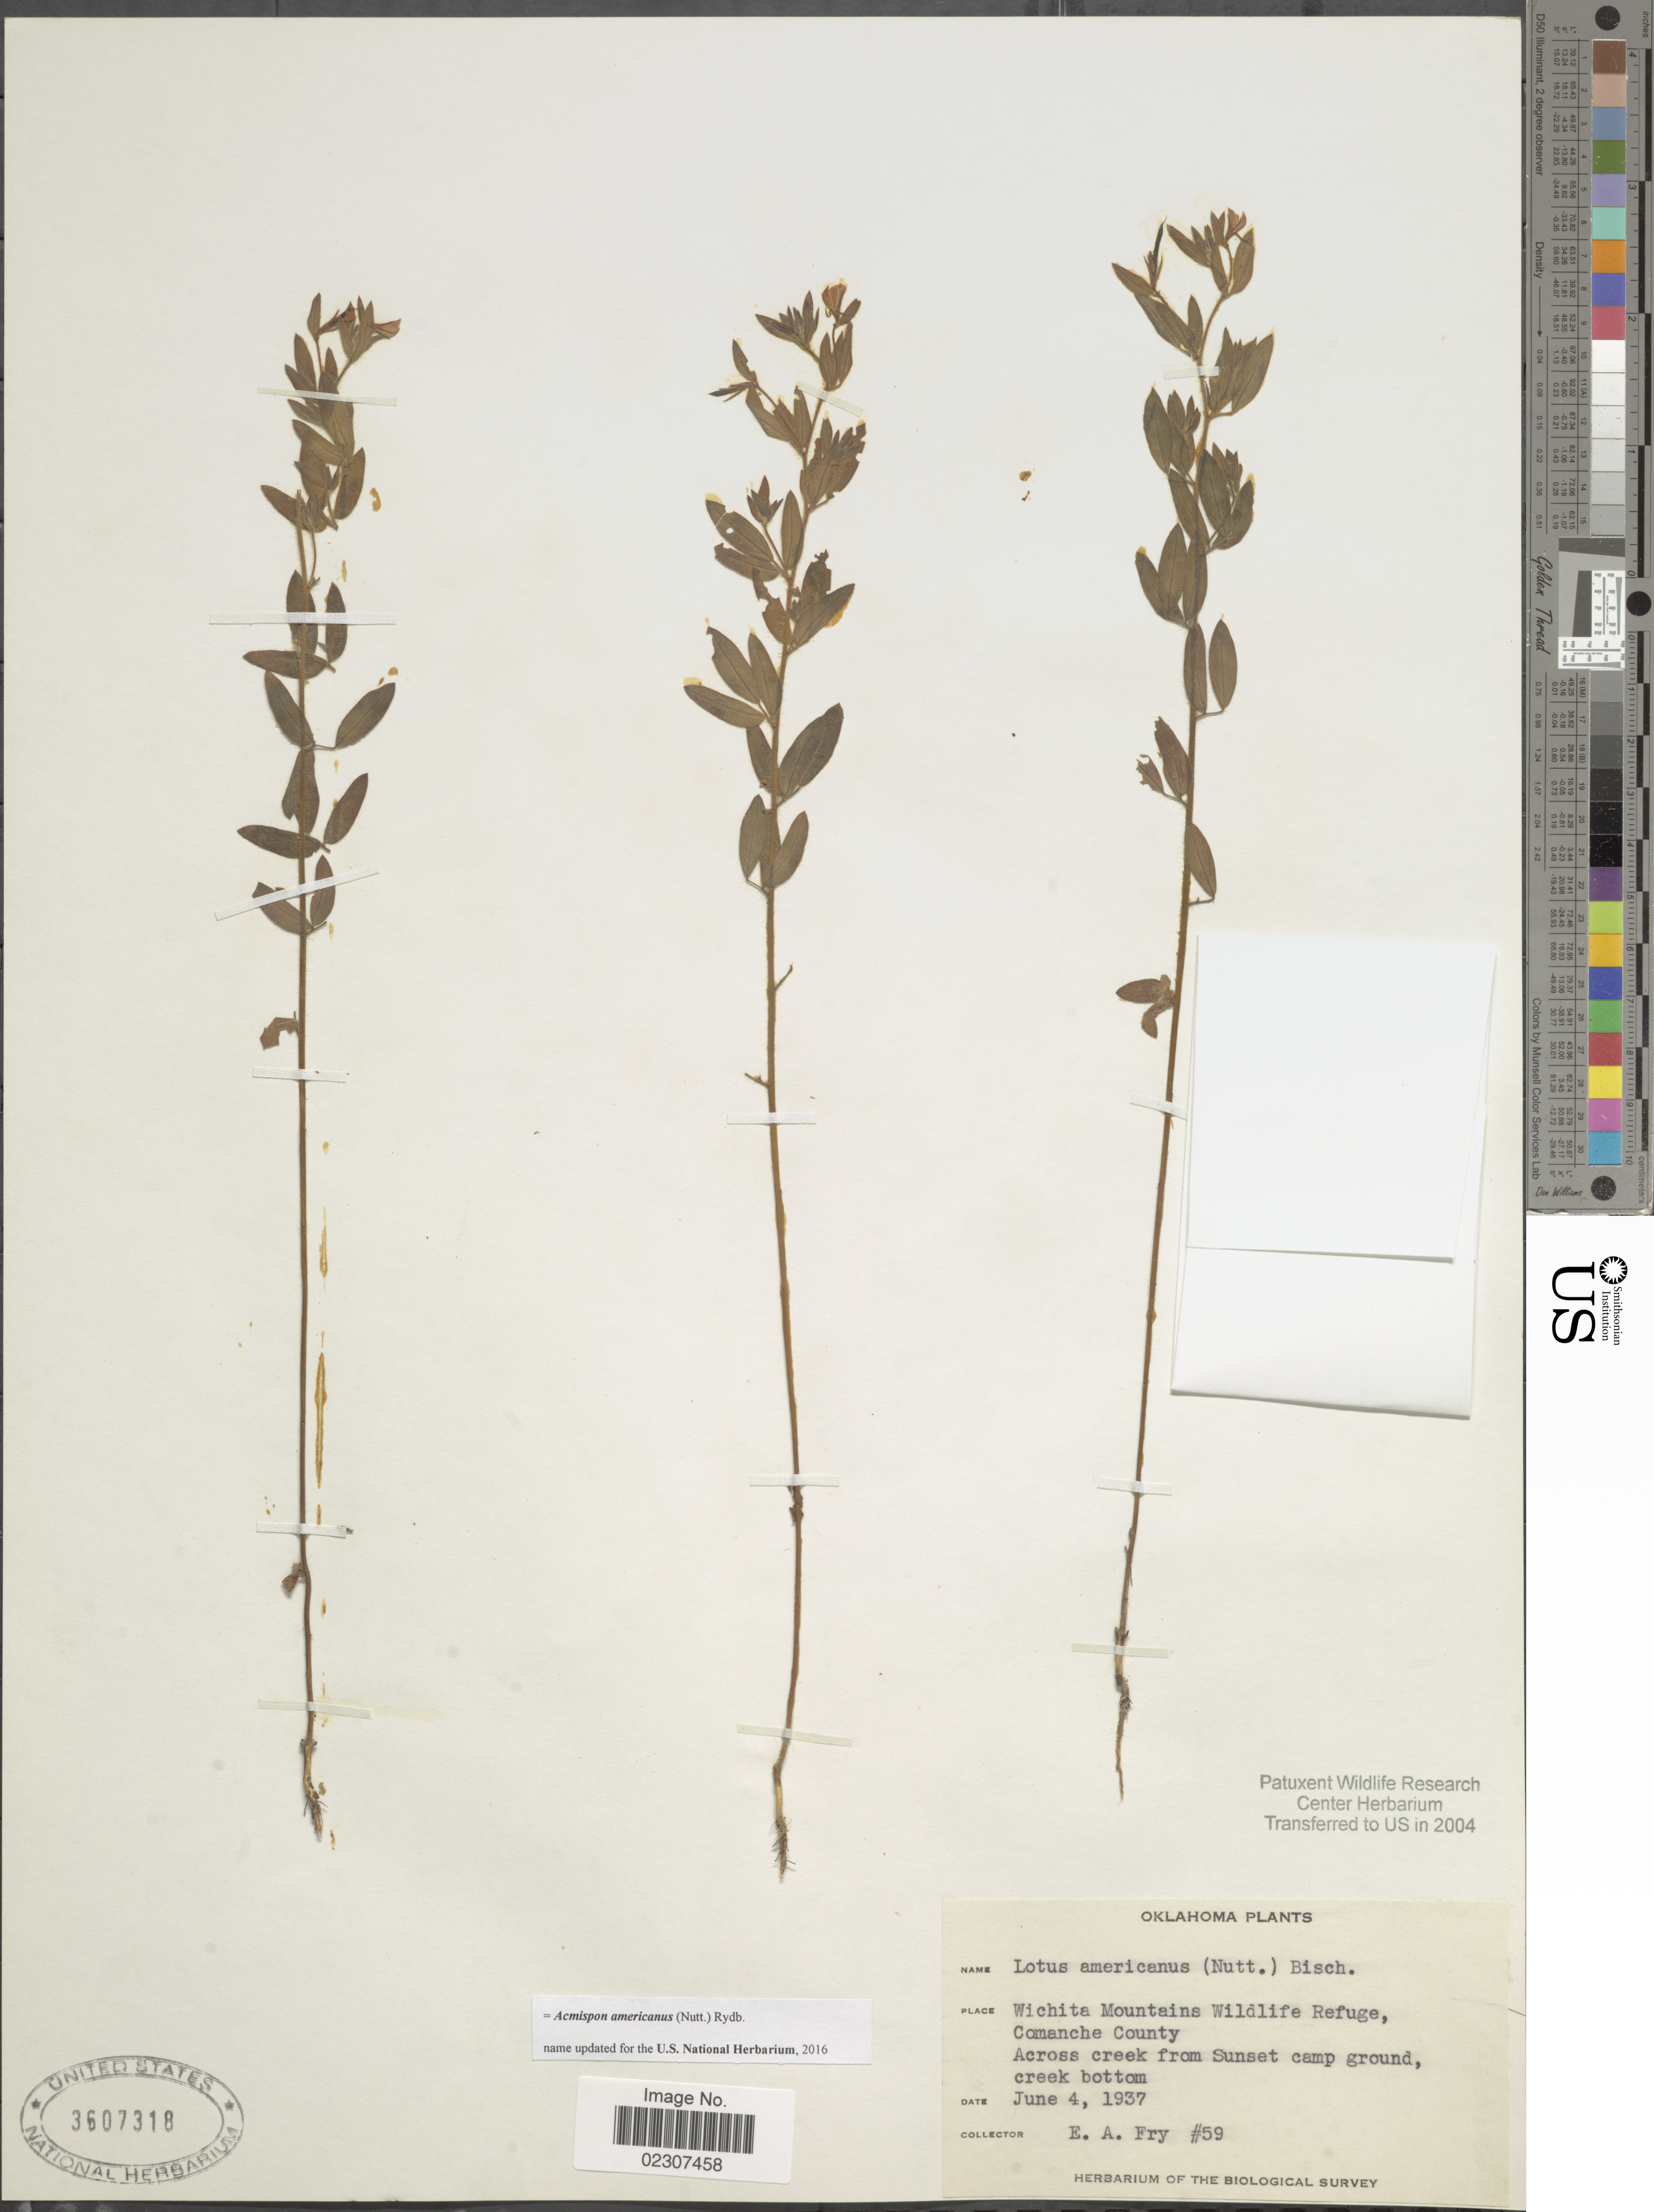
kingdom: Plantae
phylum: Tracheophyta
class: Magnoliopsida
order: Fabales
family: Fabaceae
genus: Acmispon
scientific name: Acmispon americanus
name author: (Nutt.) Rydb.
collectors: E. Fry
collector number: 59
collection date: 1937-06-04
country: United States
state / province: Oklahoma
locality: Oklahoma. Wichita Mountains Wildlife Refge Comanche County. Across creek from Sunset camp ground, creek bottom.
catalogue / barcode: US 3607318